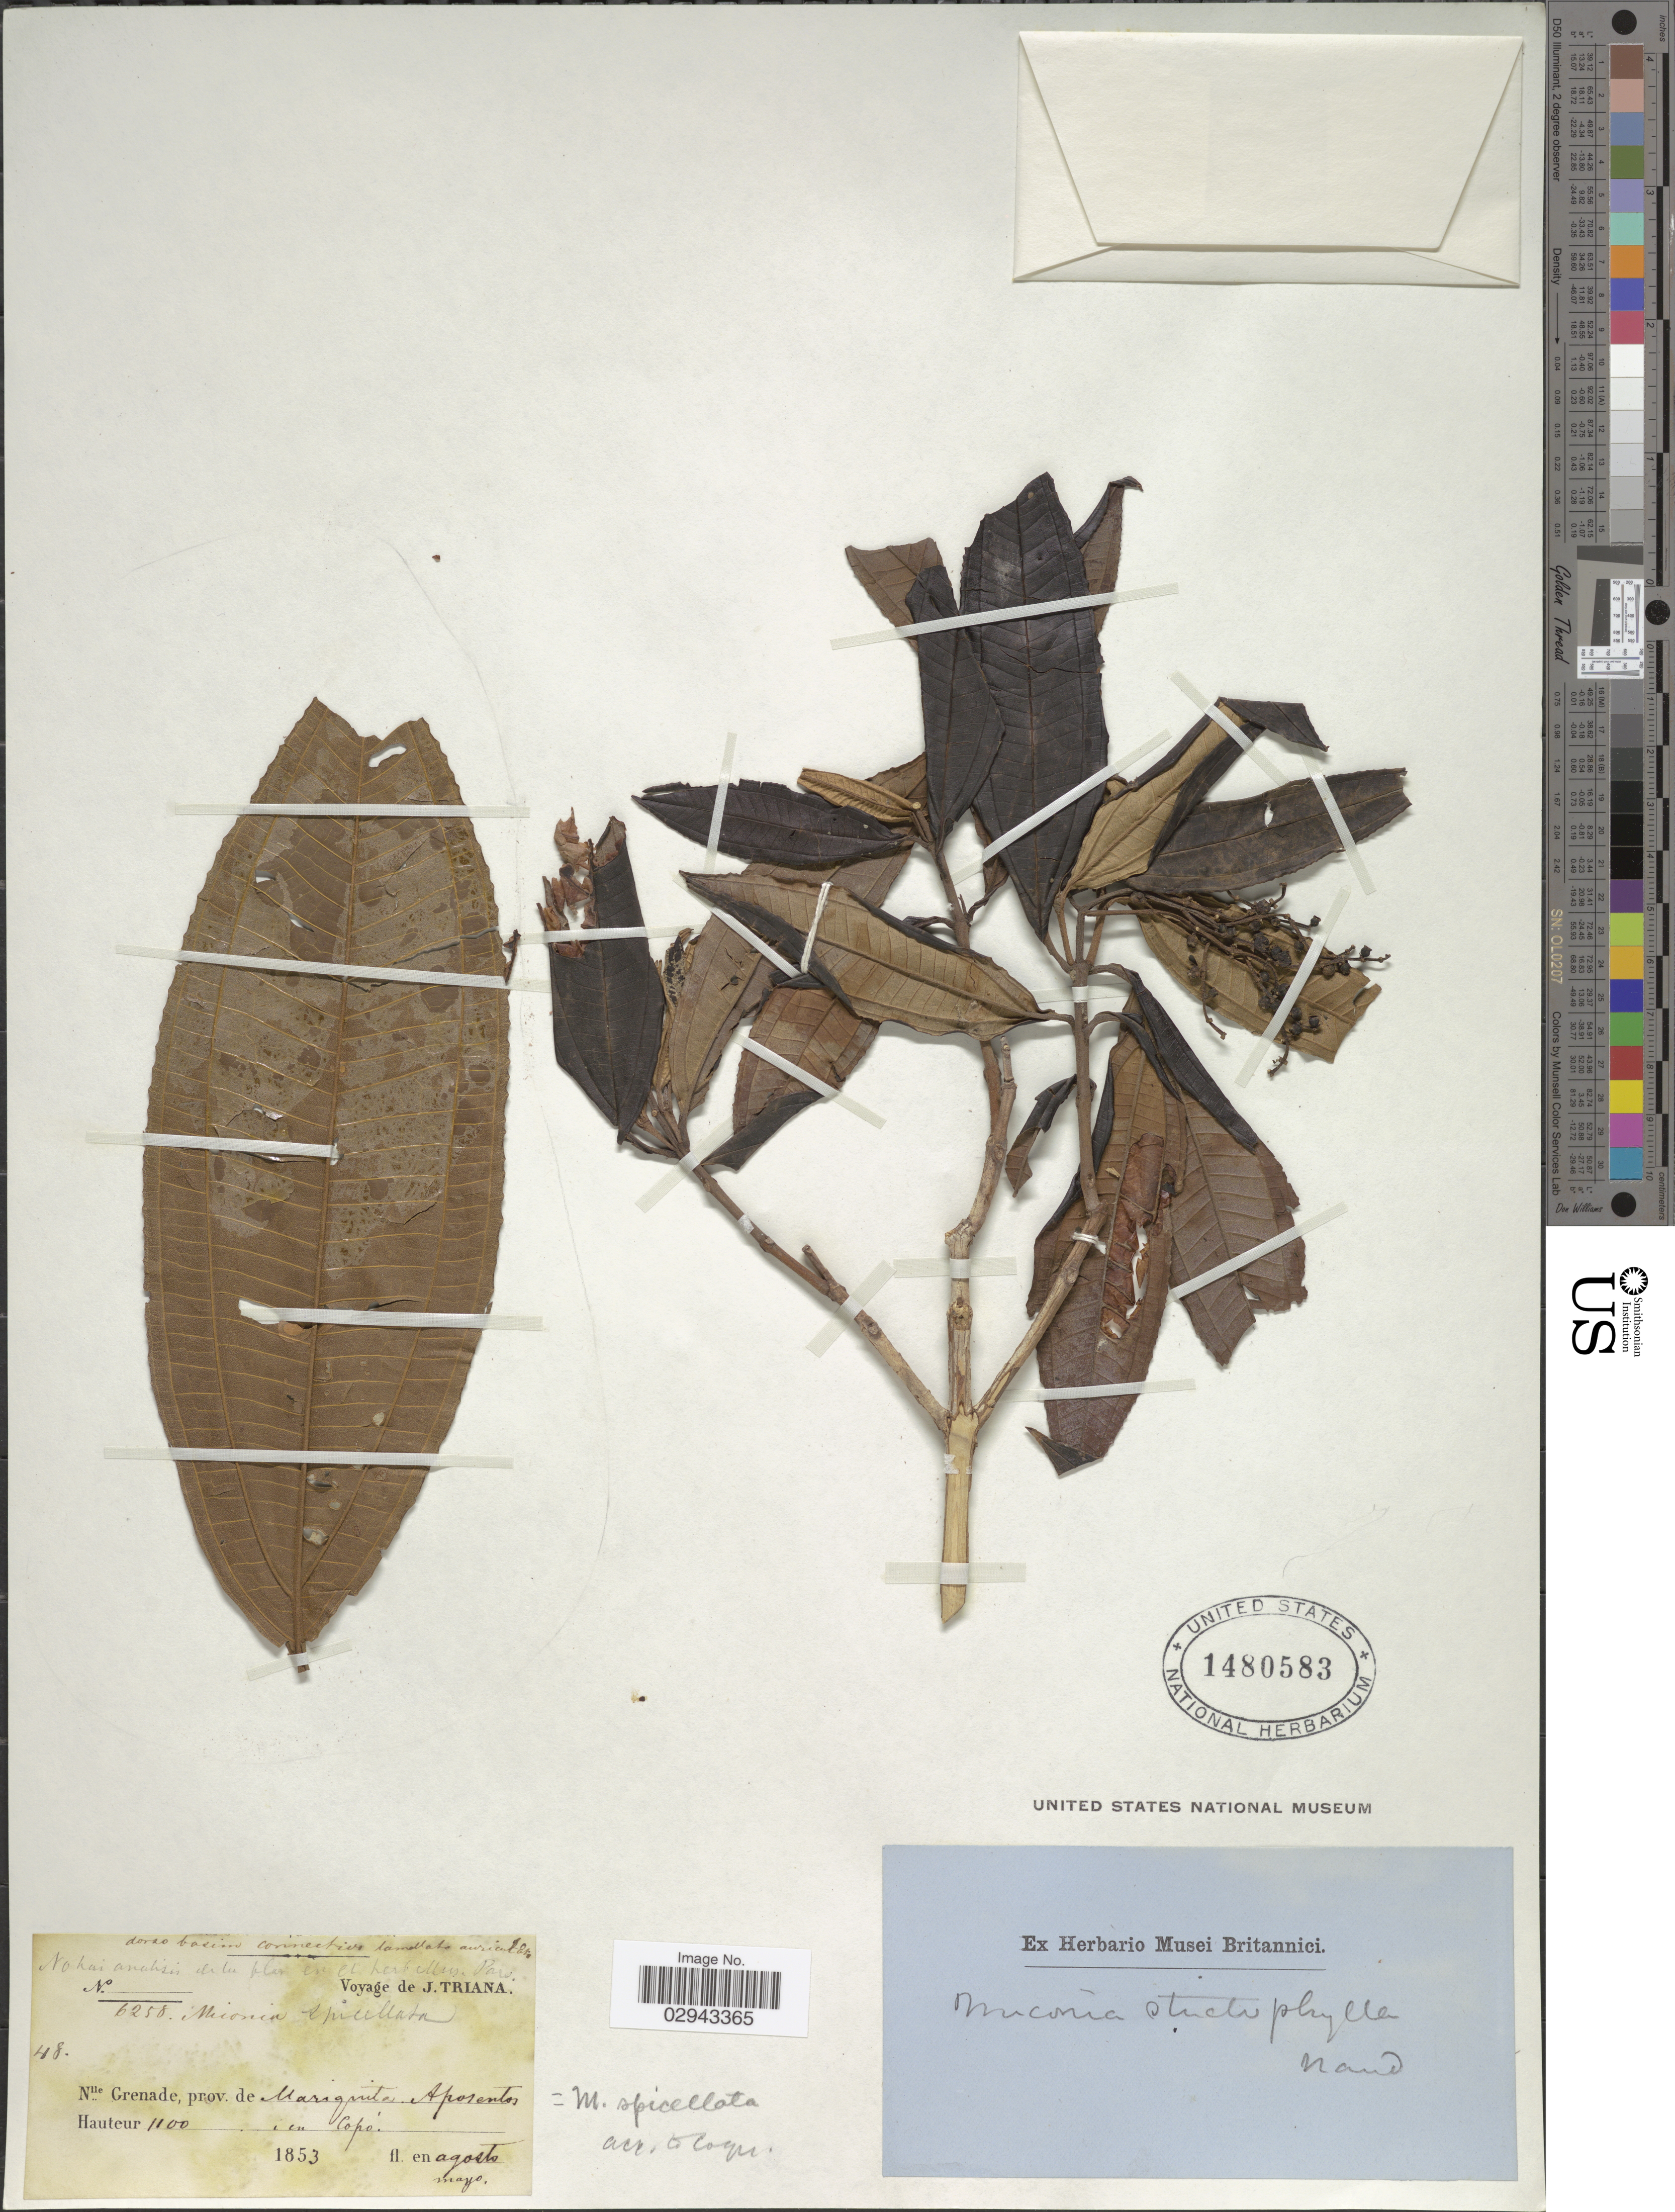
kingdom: Plantae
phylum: Tracheophyta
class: Magnoliopsida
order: Myrtales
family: Melastomataceae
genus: Miconia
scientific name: Miconia spicellata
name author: Bonpl. ex Naudin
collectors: J. Triana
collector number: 6258?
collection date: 1853-05/1853-08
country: Colombia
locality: Nlle Grenade, prov. de Mariquita. Aposentos.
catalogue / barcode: US 1480583